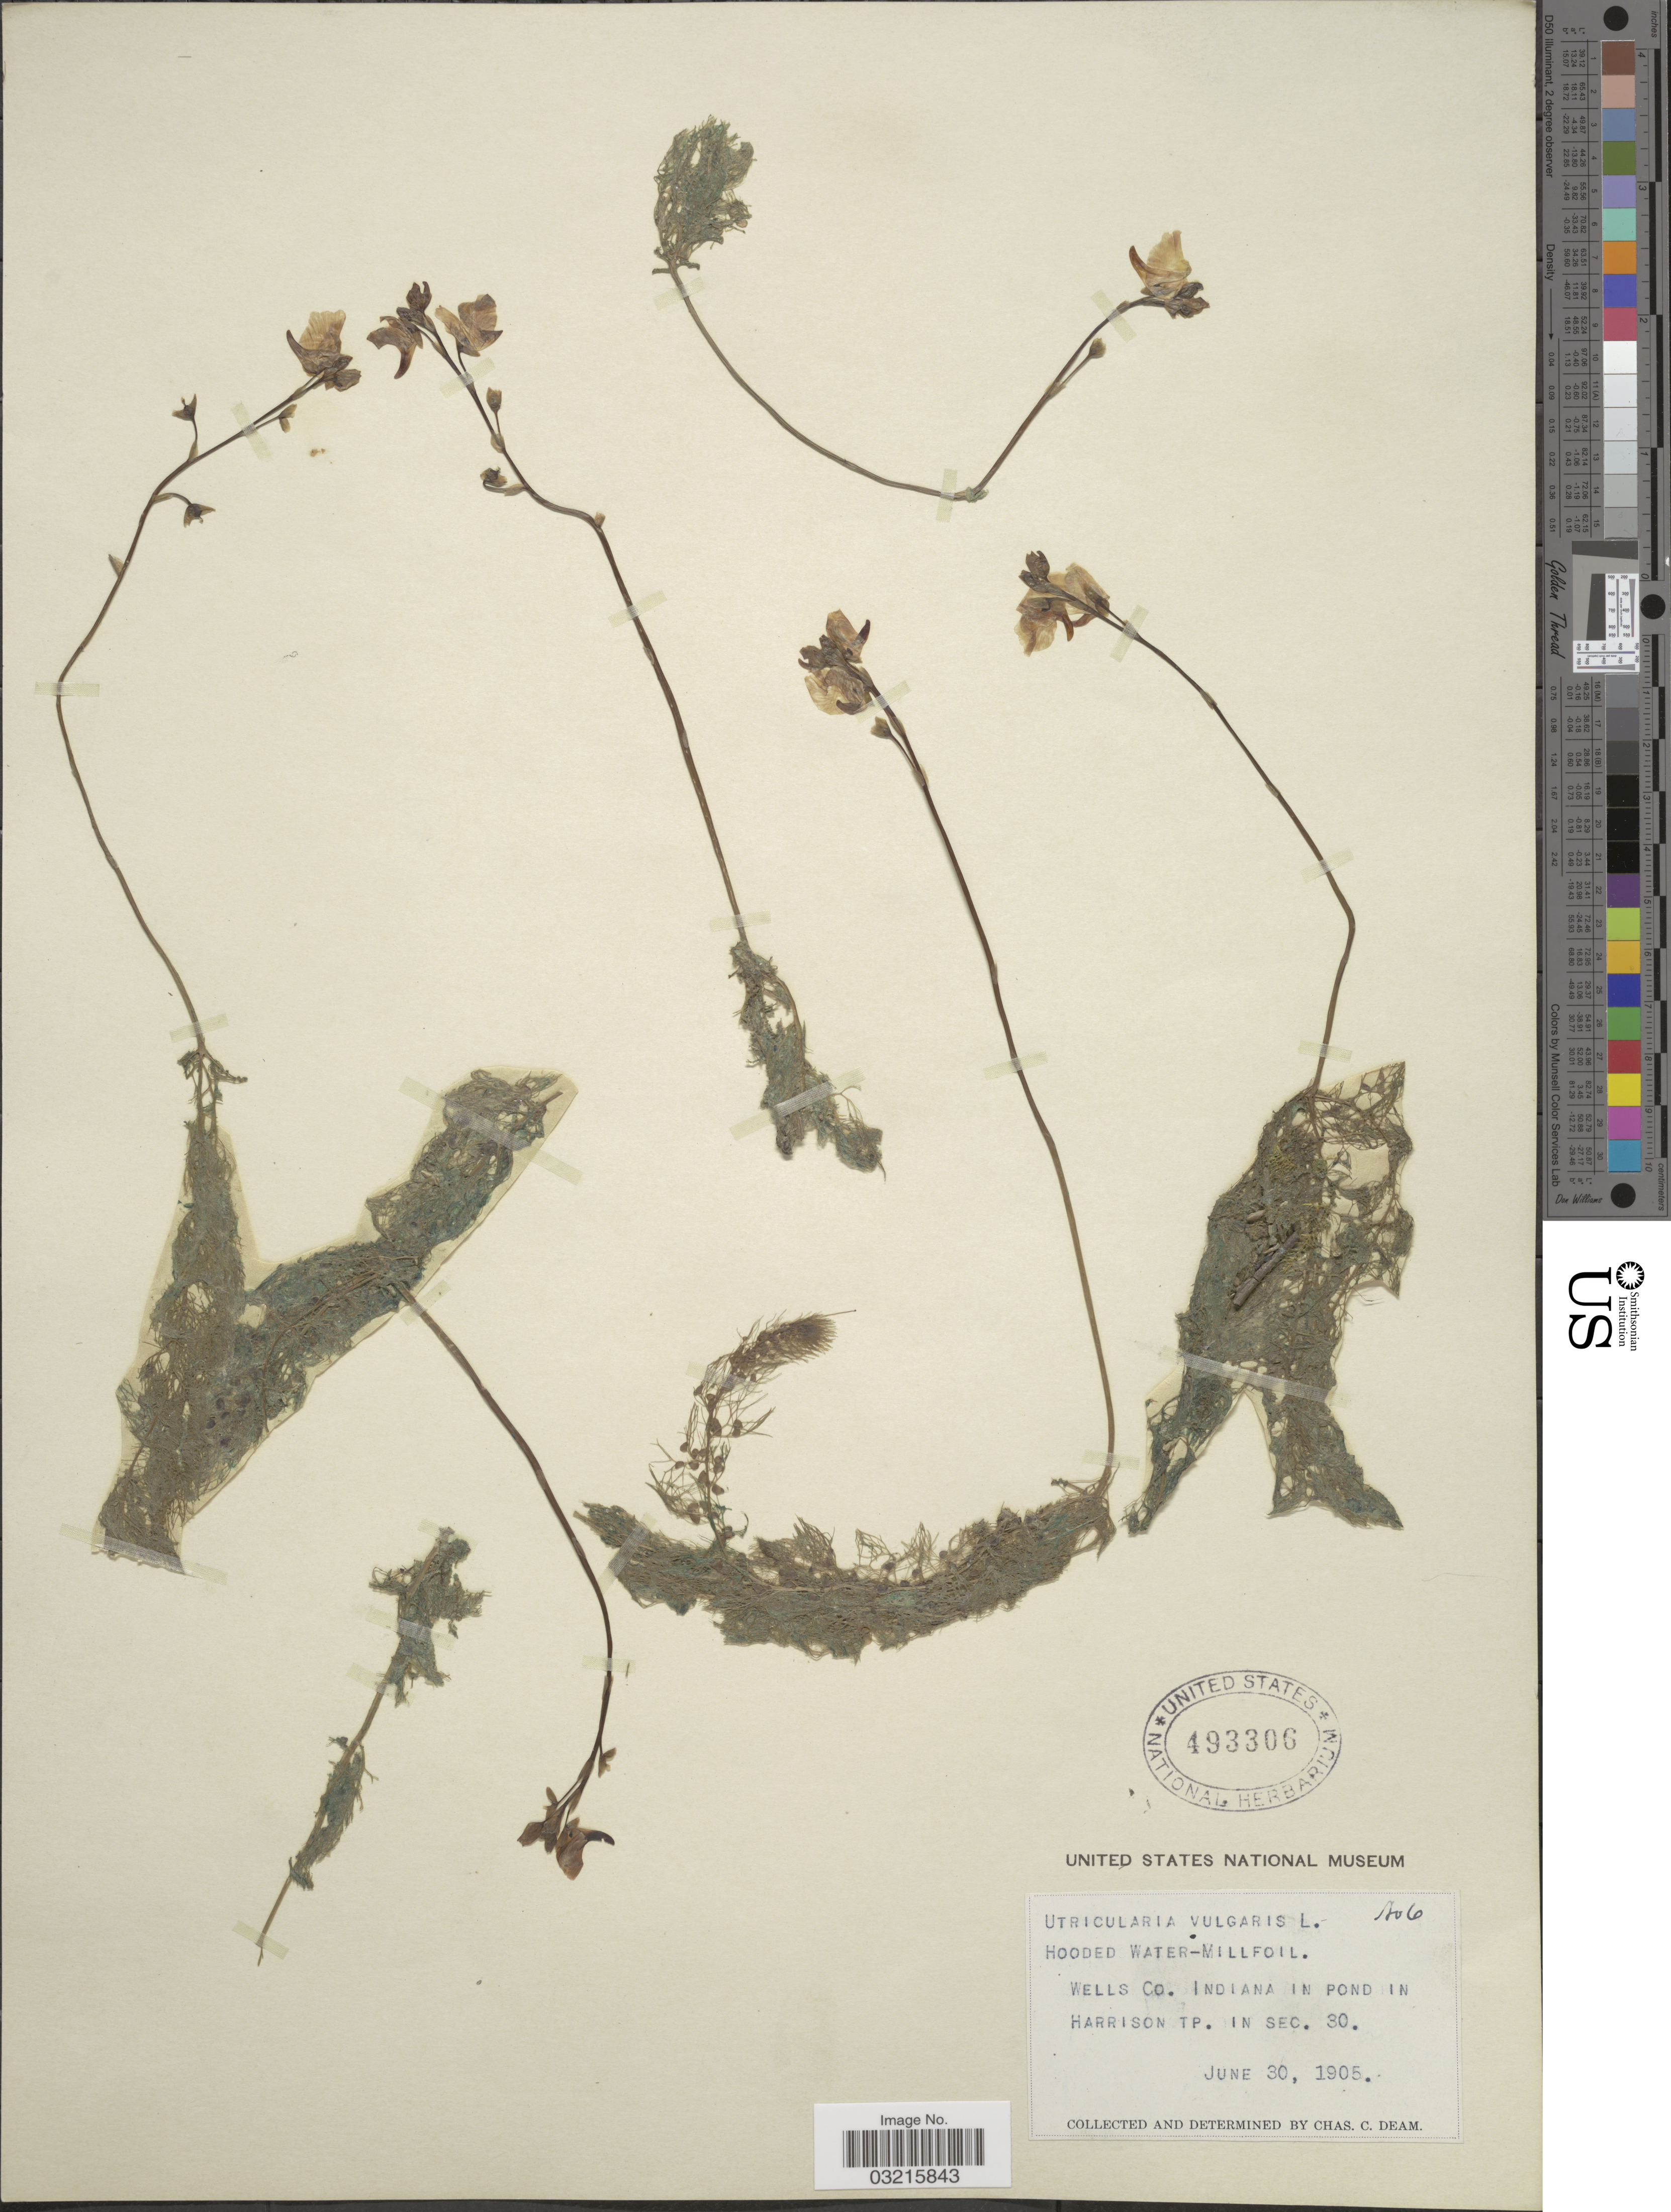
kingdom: Plantae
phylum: Tracheophyta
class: Magnoliopsida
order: Lamiales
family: Lentibulariaceae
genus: Utricularia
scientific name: Utricularia vulgaris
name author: L.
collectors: C. C. Deam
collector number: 6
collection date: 1905-06-30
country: United States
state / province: Indiana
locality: Wells Co. Indiana in pond in Harrison Tp. in sec. 30.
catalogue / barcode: US 493306